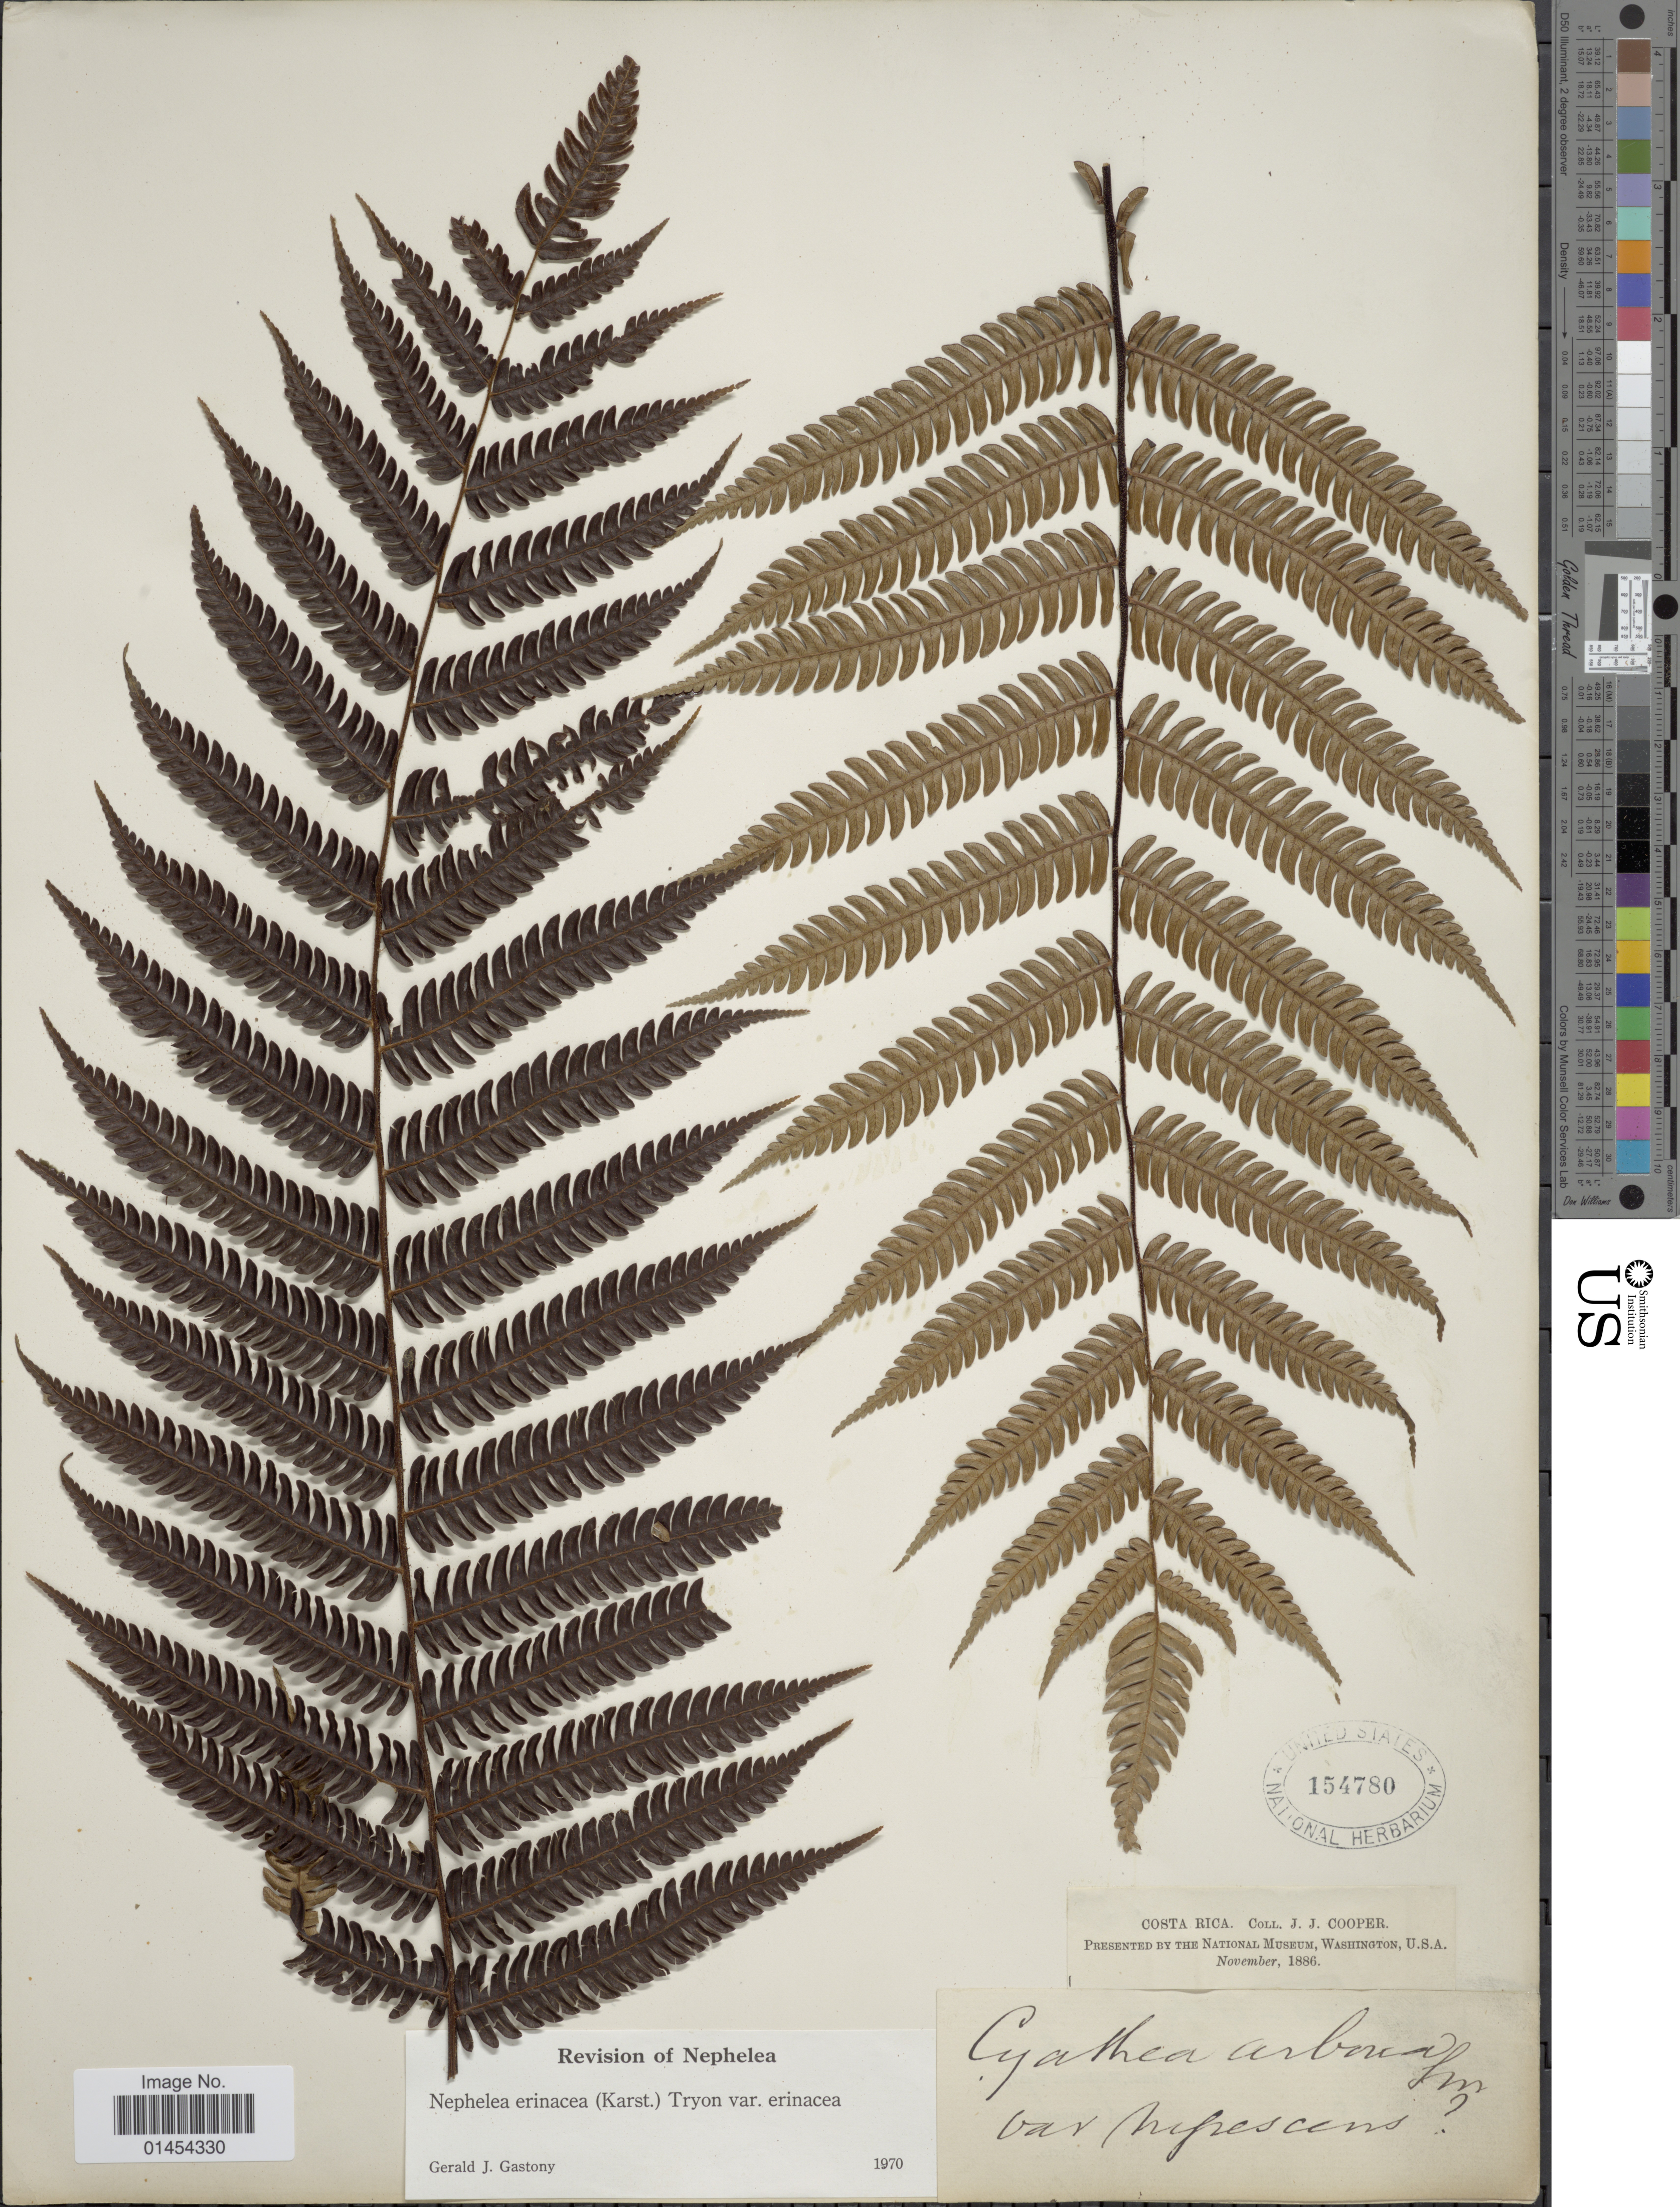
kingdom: Plantae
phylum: Tracheophyta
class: Polypodiopsida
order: Cyatheales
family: Cyatheaceae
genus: Alsophila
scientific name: Alsophila erinacea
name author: (H. Karst.) D.S. Conant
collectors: J. J. Cooper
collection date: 1886-11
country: Costa Rica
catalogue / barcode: US 154780